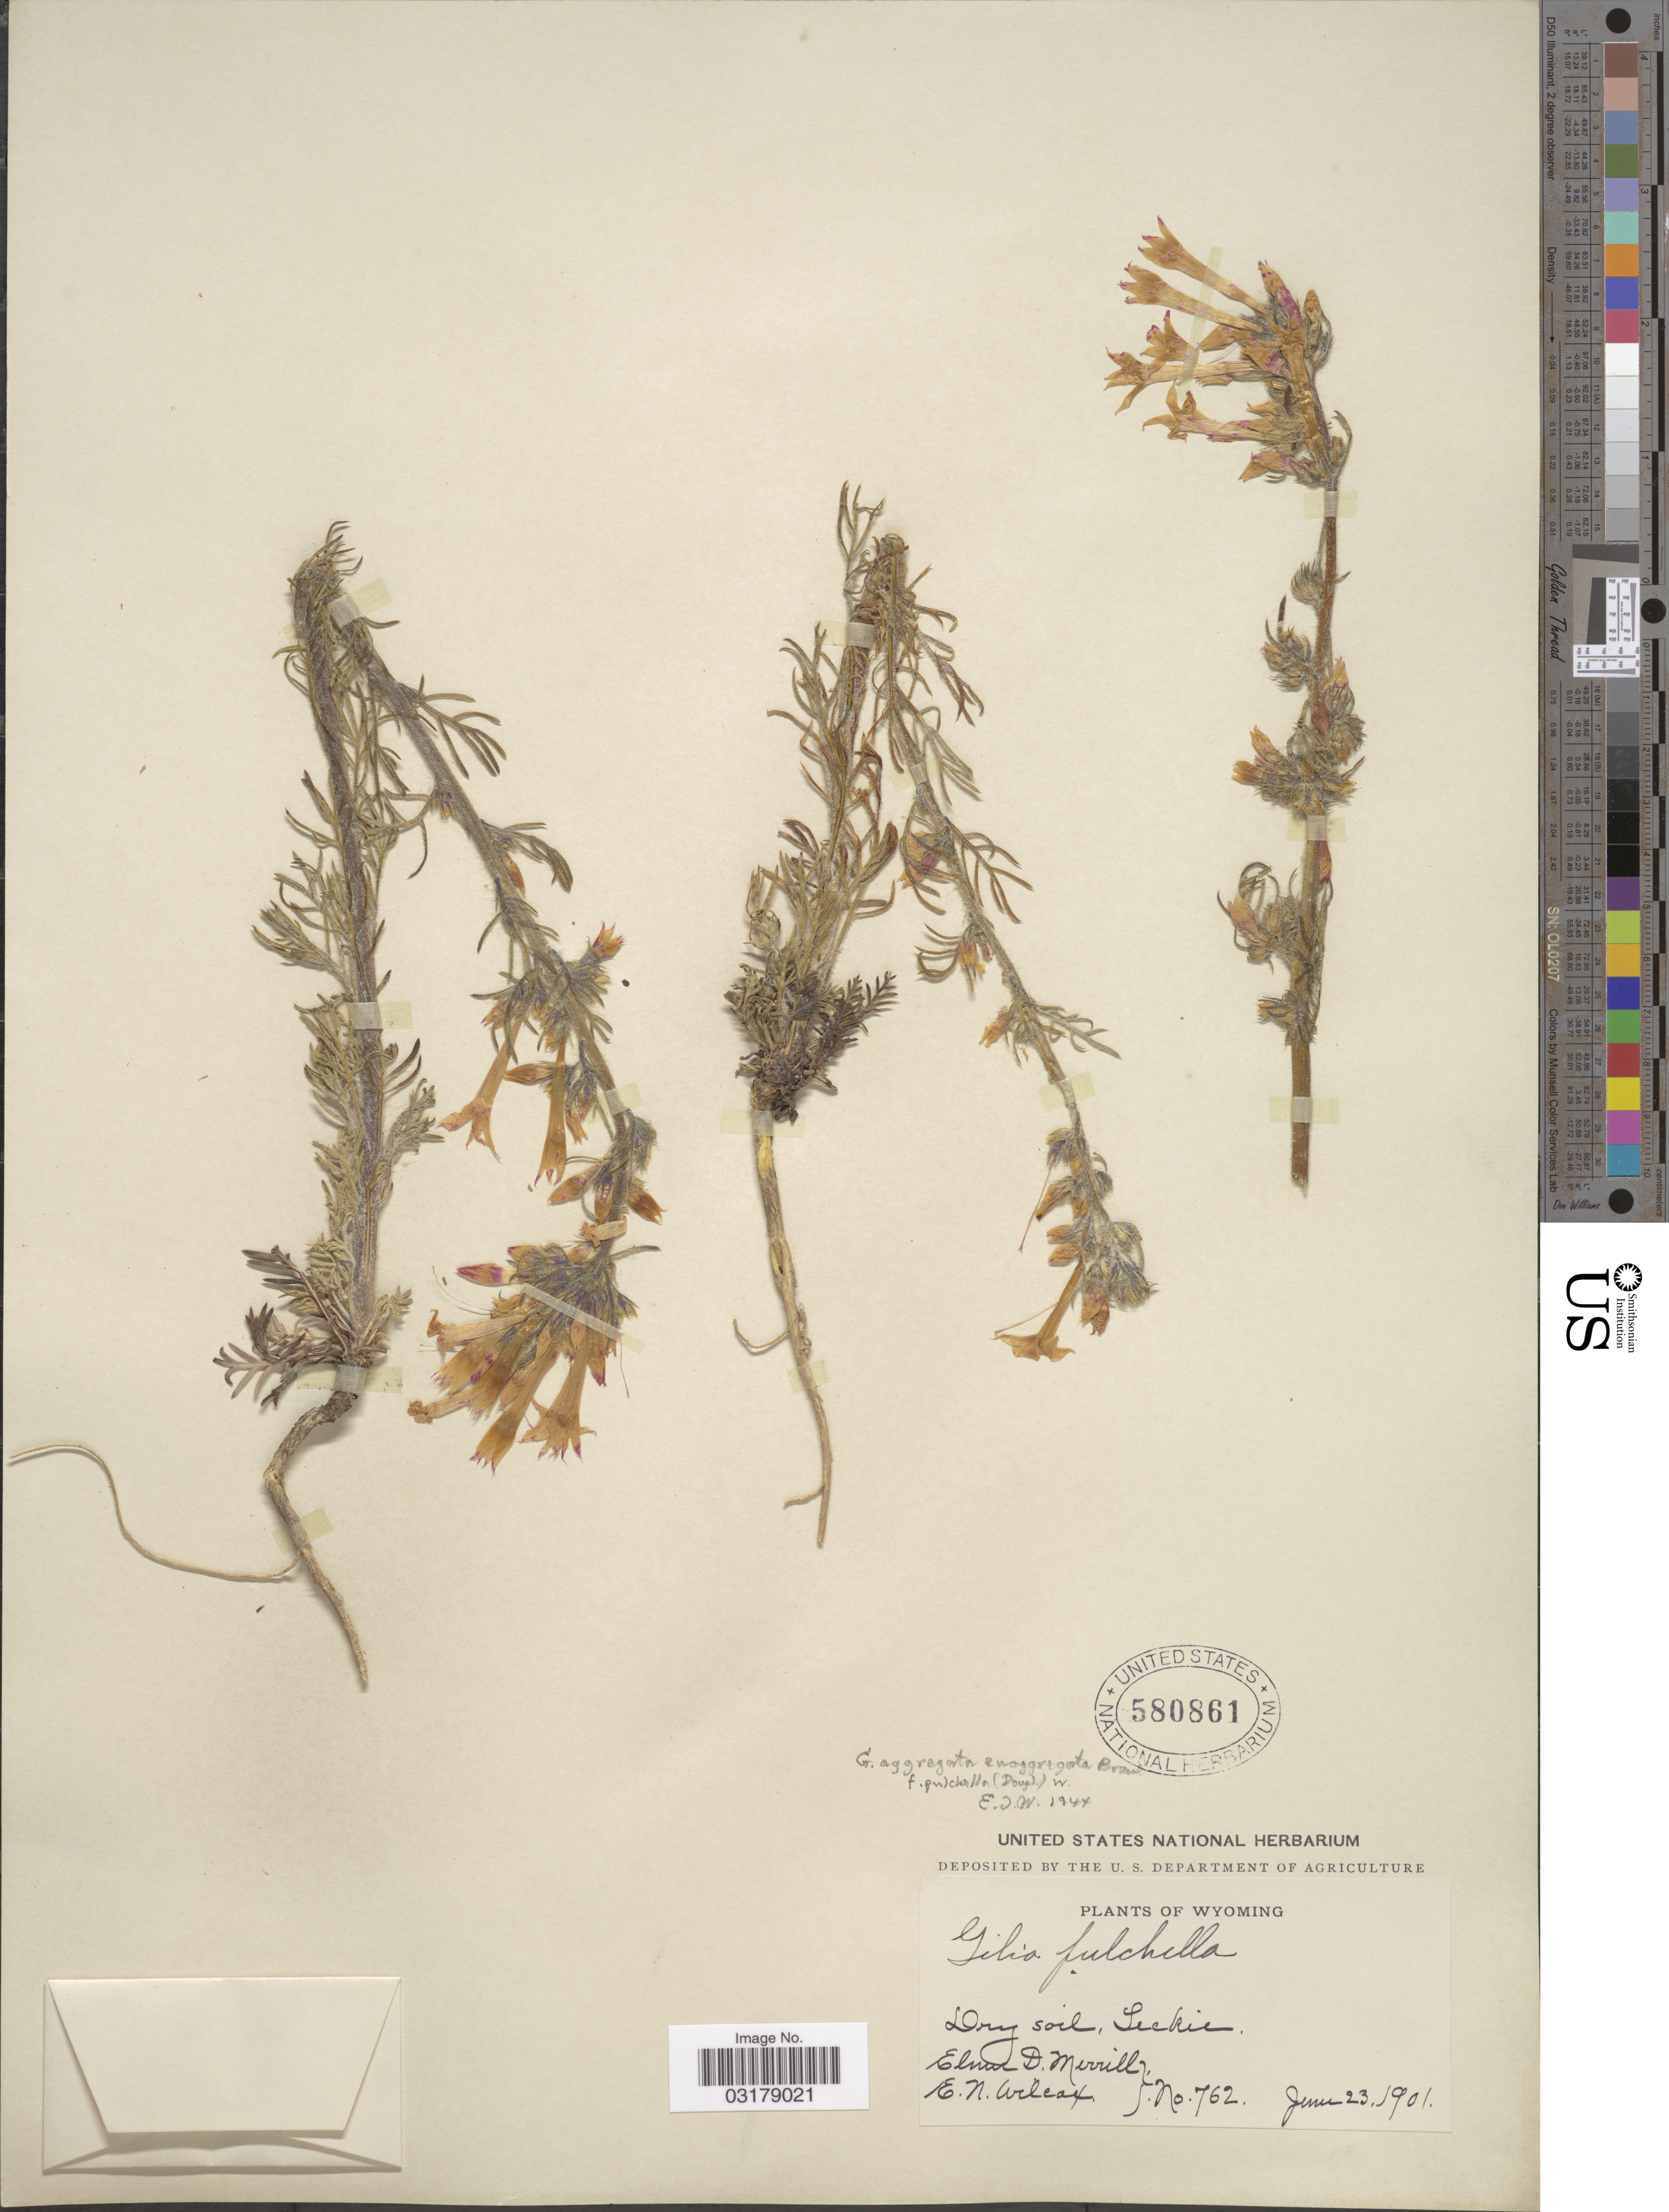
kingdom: Plantae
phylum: Tracheophyta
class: Magnoliopsida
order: Ericales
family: Polemoniaceae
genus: Ipomopsis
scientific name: Ipomopsis aggregata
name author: (Pursh) V.E. Grant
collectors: E. D. Merrill & E. Wilcox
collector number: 762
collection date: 1901-06-23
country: United States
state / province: Wyoming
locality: Leckie.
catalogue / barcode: US 580861